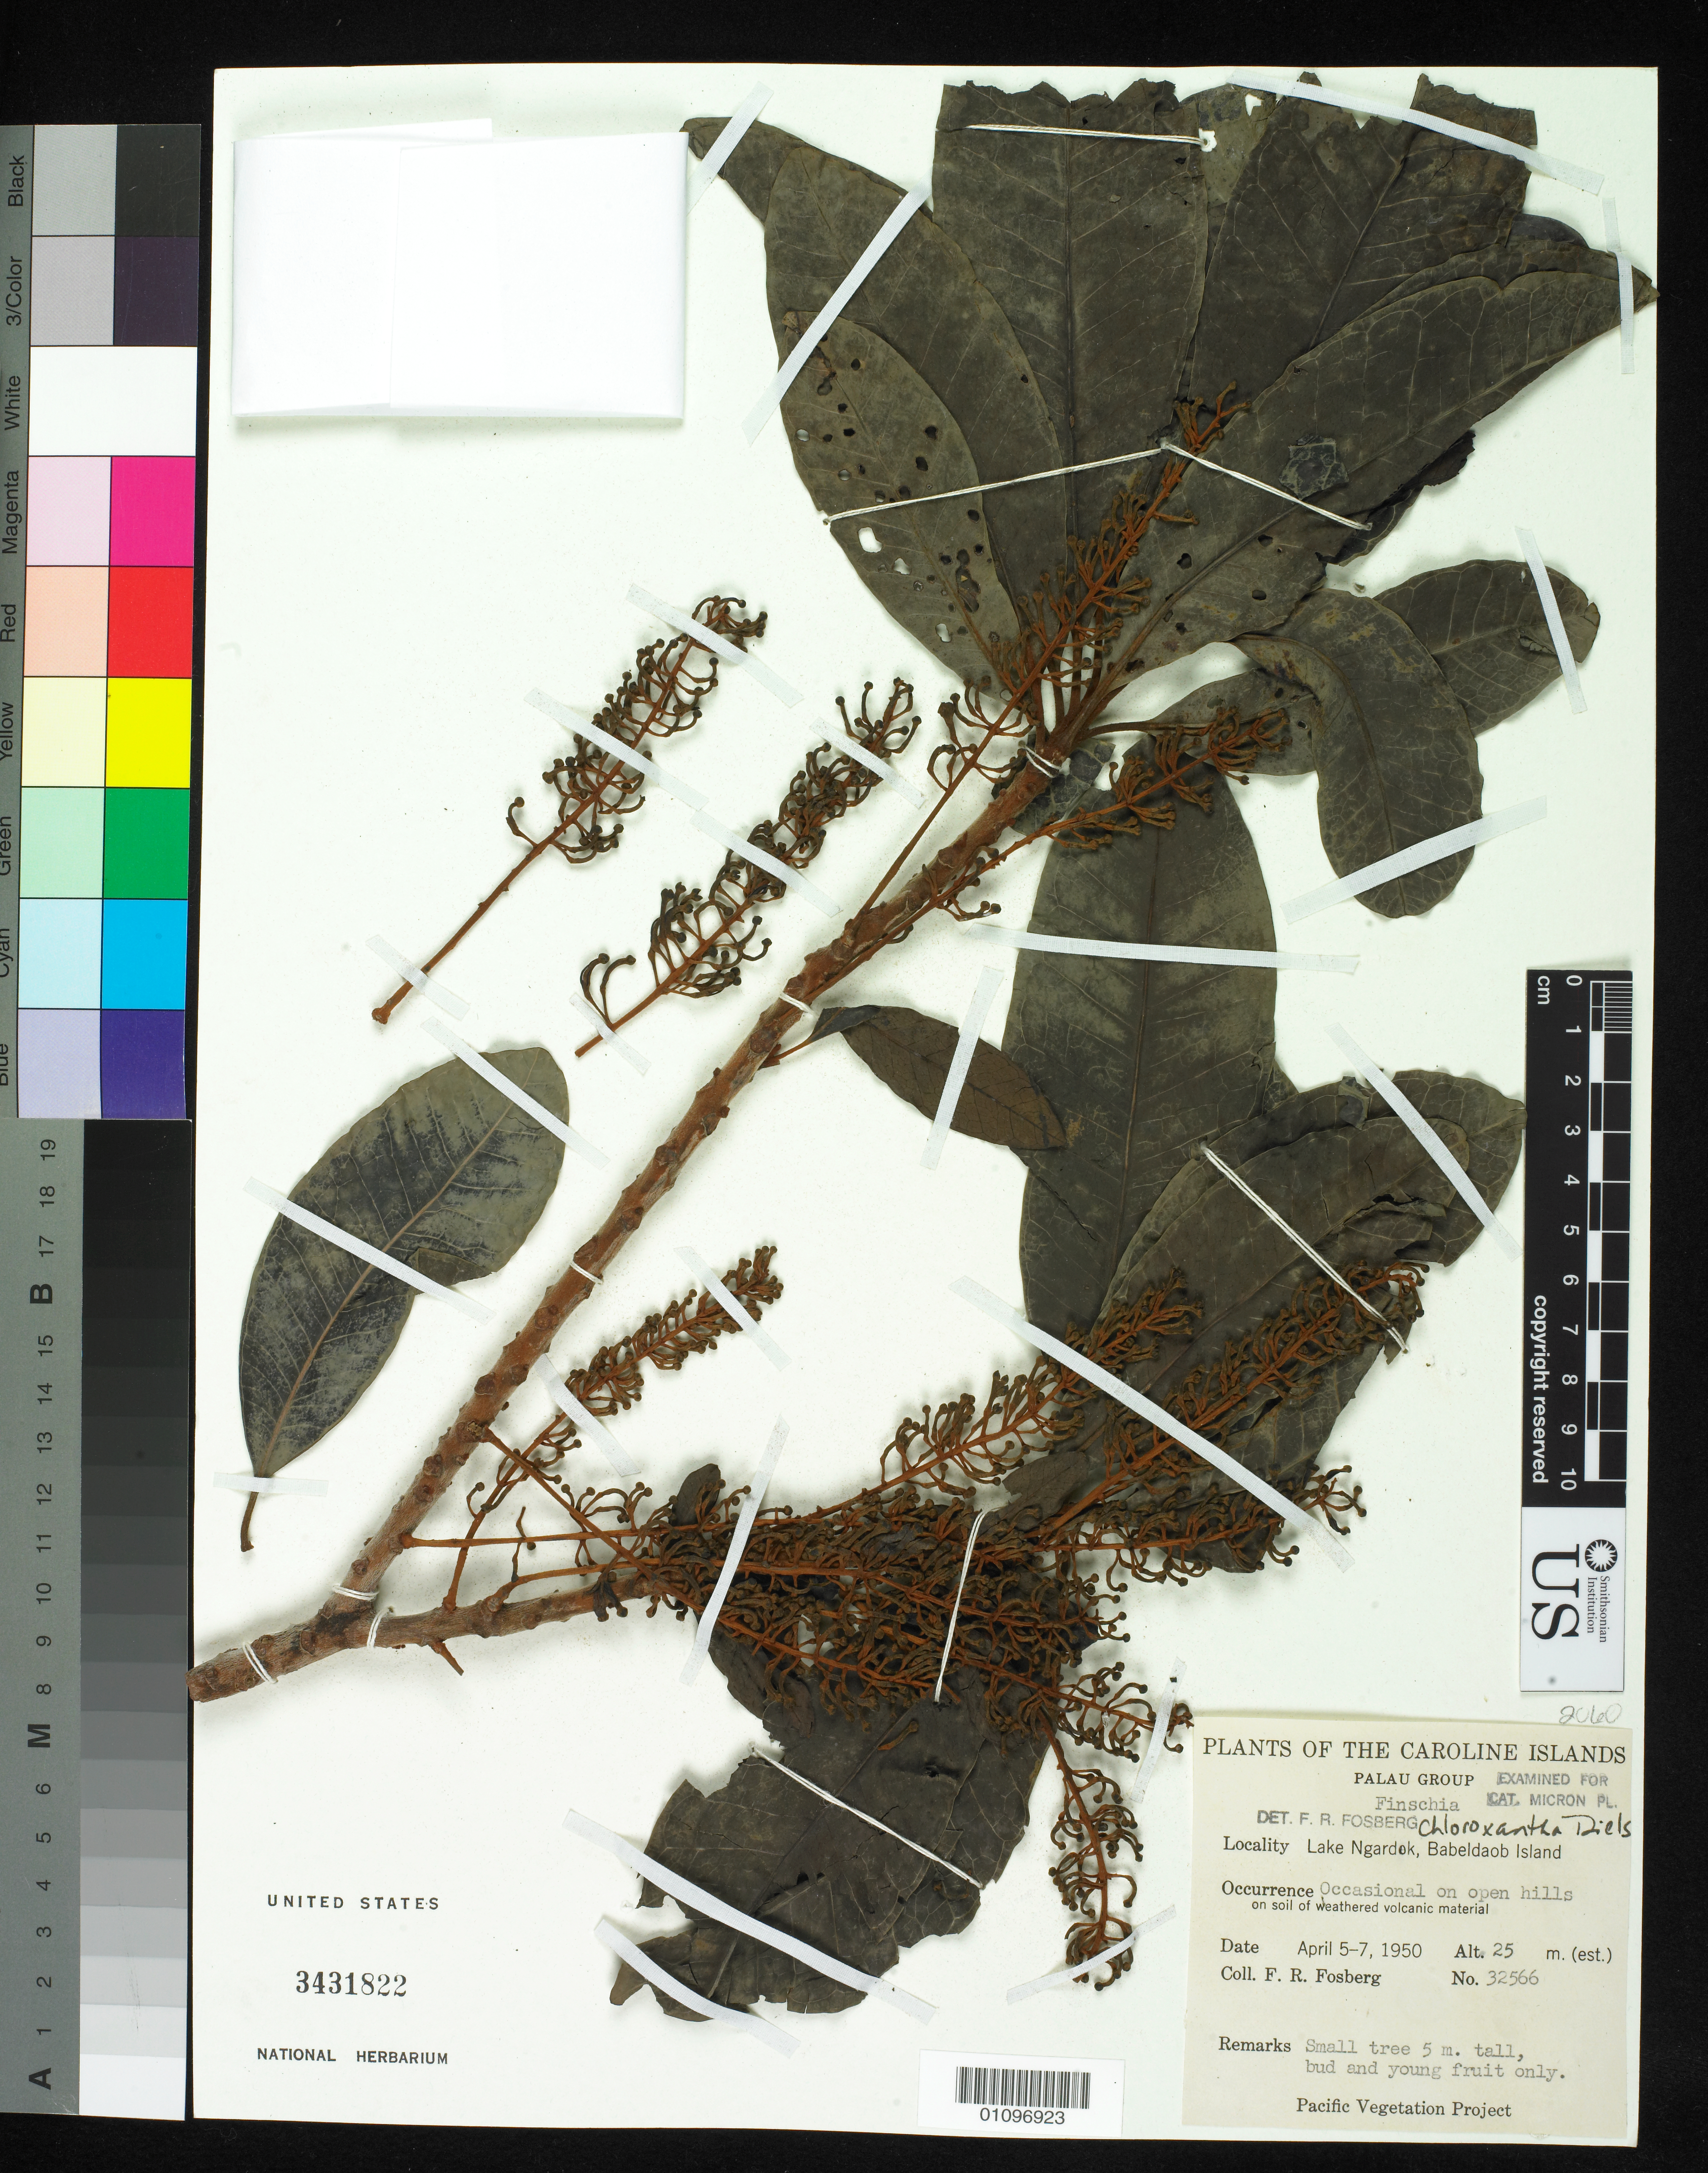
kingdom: Plantae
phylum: Tracheophyta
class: Magnoliopsida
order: Proteales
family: Proteaceae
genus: Finschia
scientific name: Finschia chloroxantha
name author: Diels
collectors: F. R. Fosberg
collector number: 32566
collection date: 1950-04-05/1950-04-07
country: Palau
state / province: Melekeok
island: Babeldaob [Babelthuap]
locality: Lake Ngardok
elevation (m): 25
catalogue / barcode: US 3431822